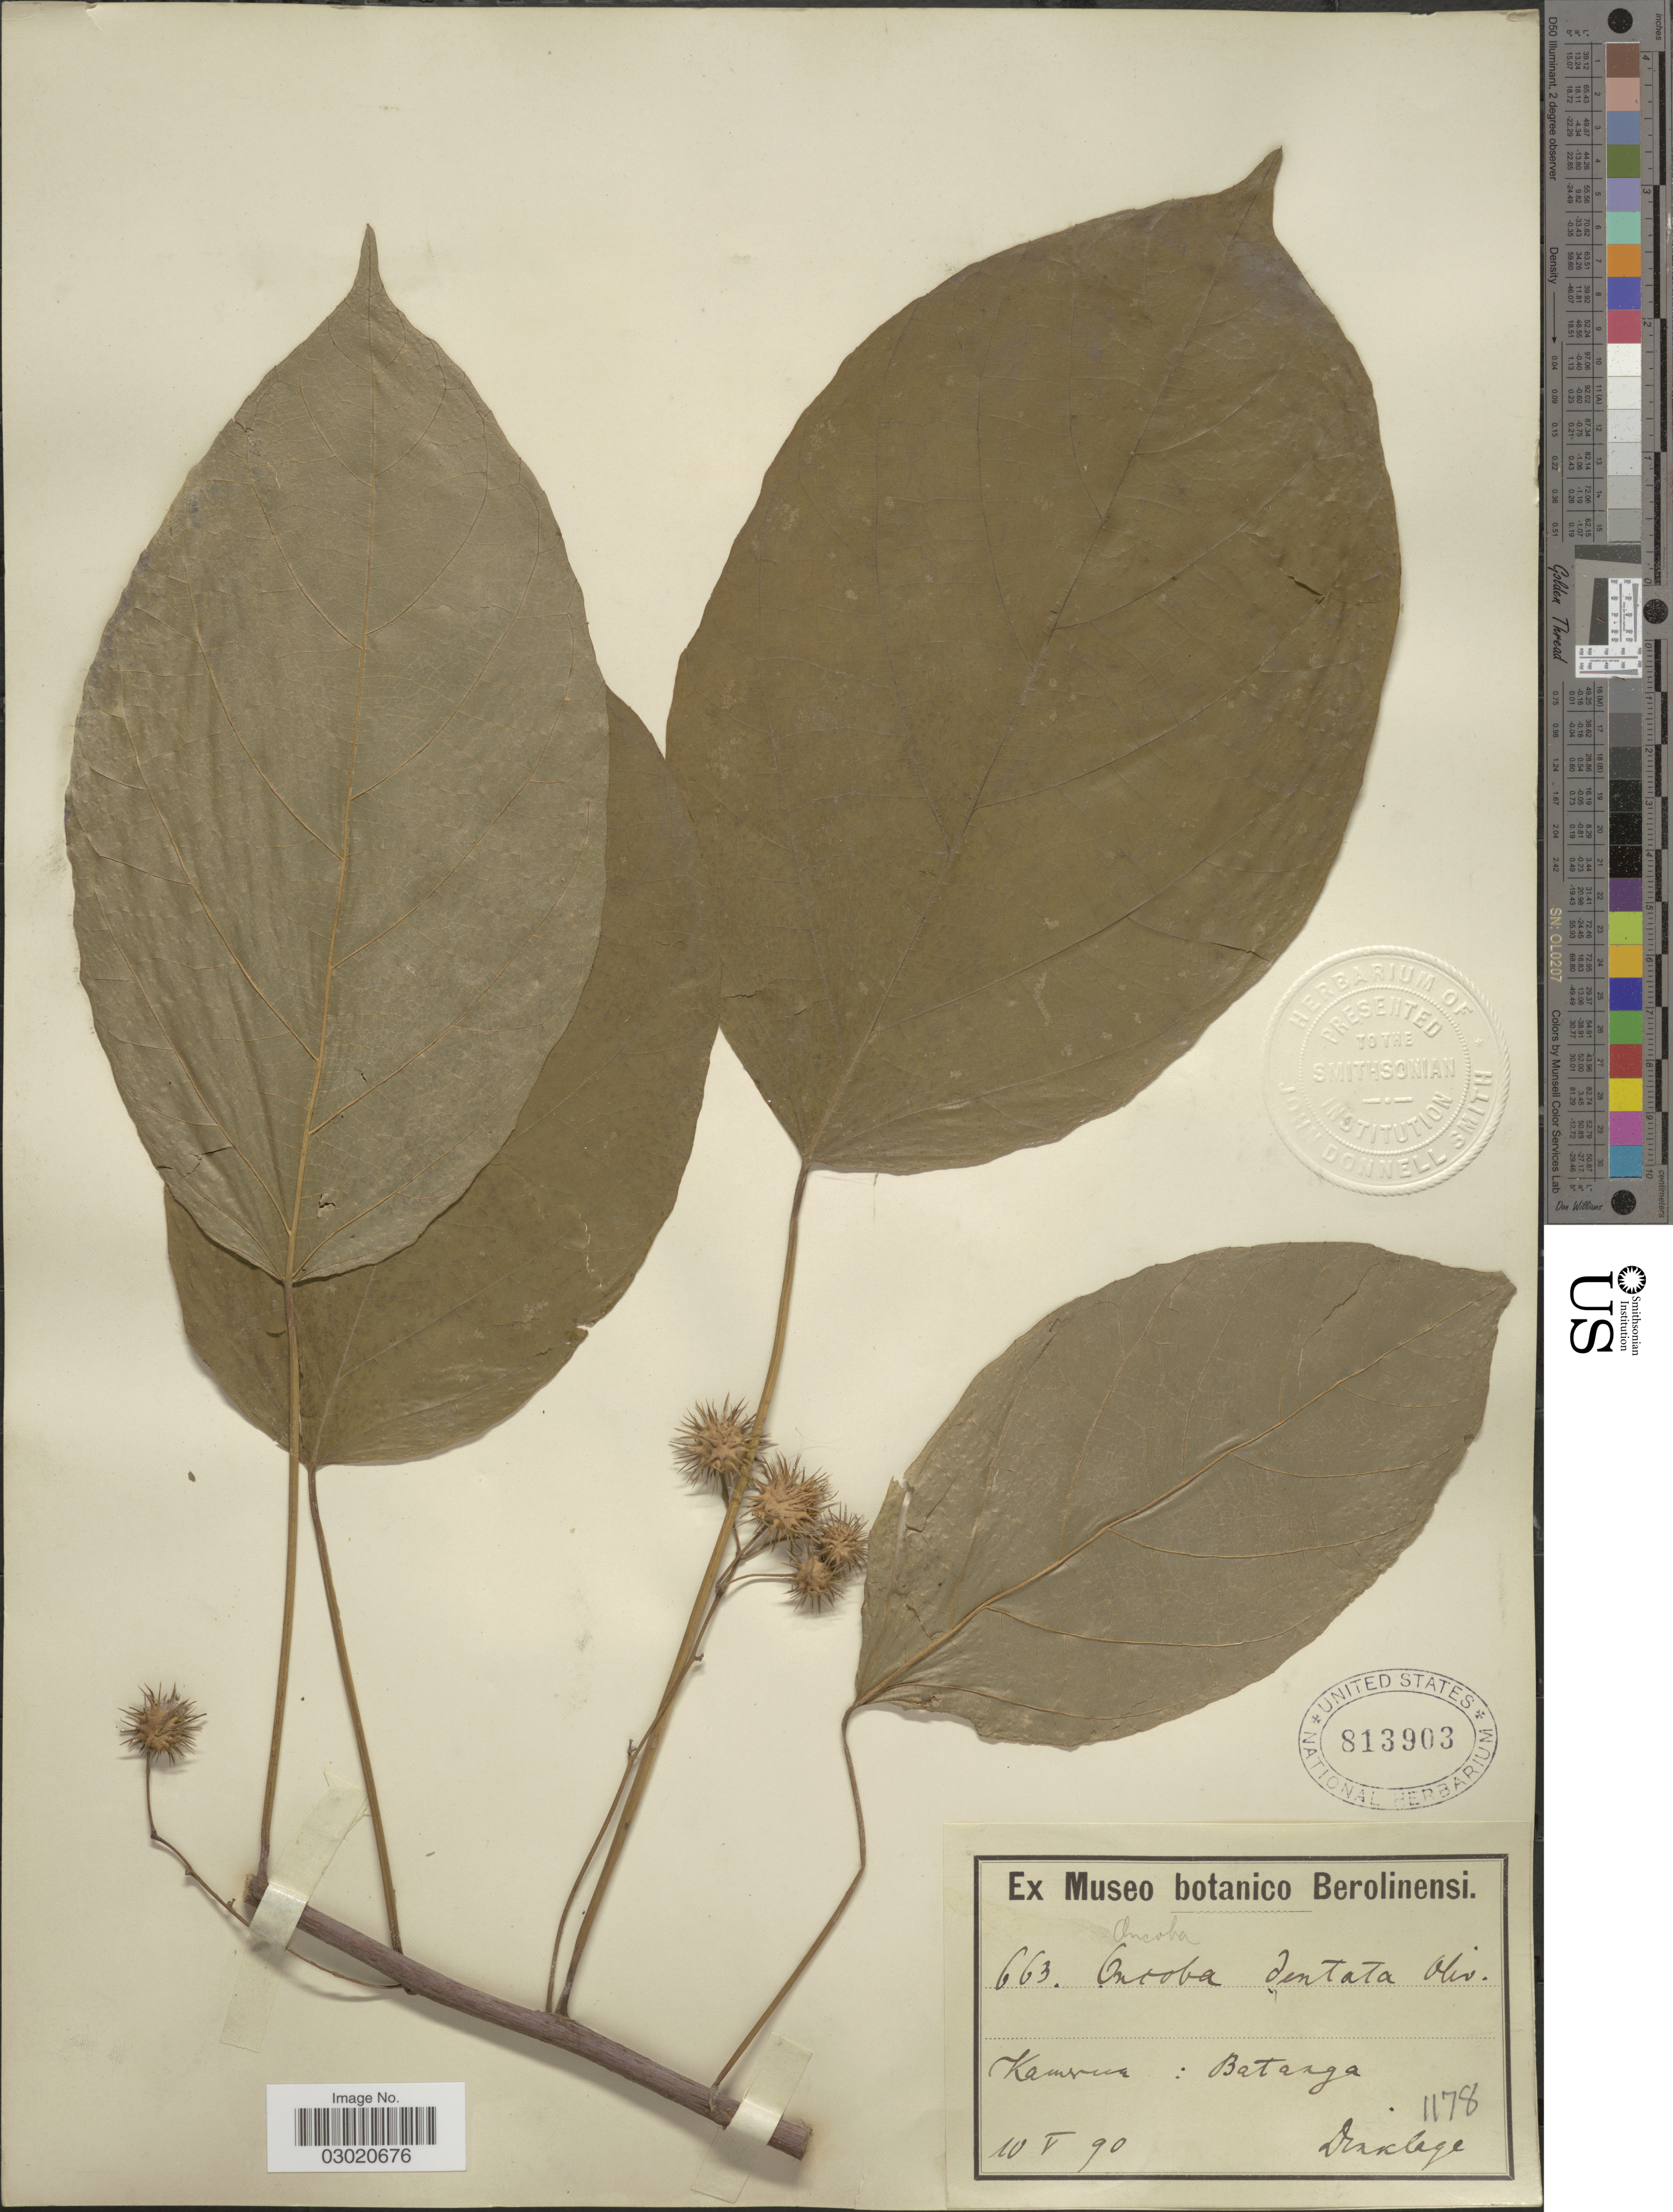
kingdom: Plantae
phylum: Tracheophyta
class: Magnoliopsida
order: Malpighiales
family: Salicaceae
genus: Oncoba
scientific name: Oncoba dentata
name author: Oliv.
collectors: Dinklage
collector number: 663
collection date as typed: Transcribed d/m/y: 10/5/90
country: Cameroon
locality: Kamerun: Batanga.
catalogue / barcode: US 813903